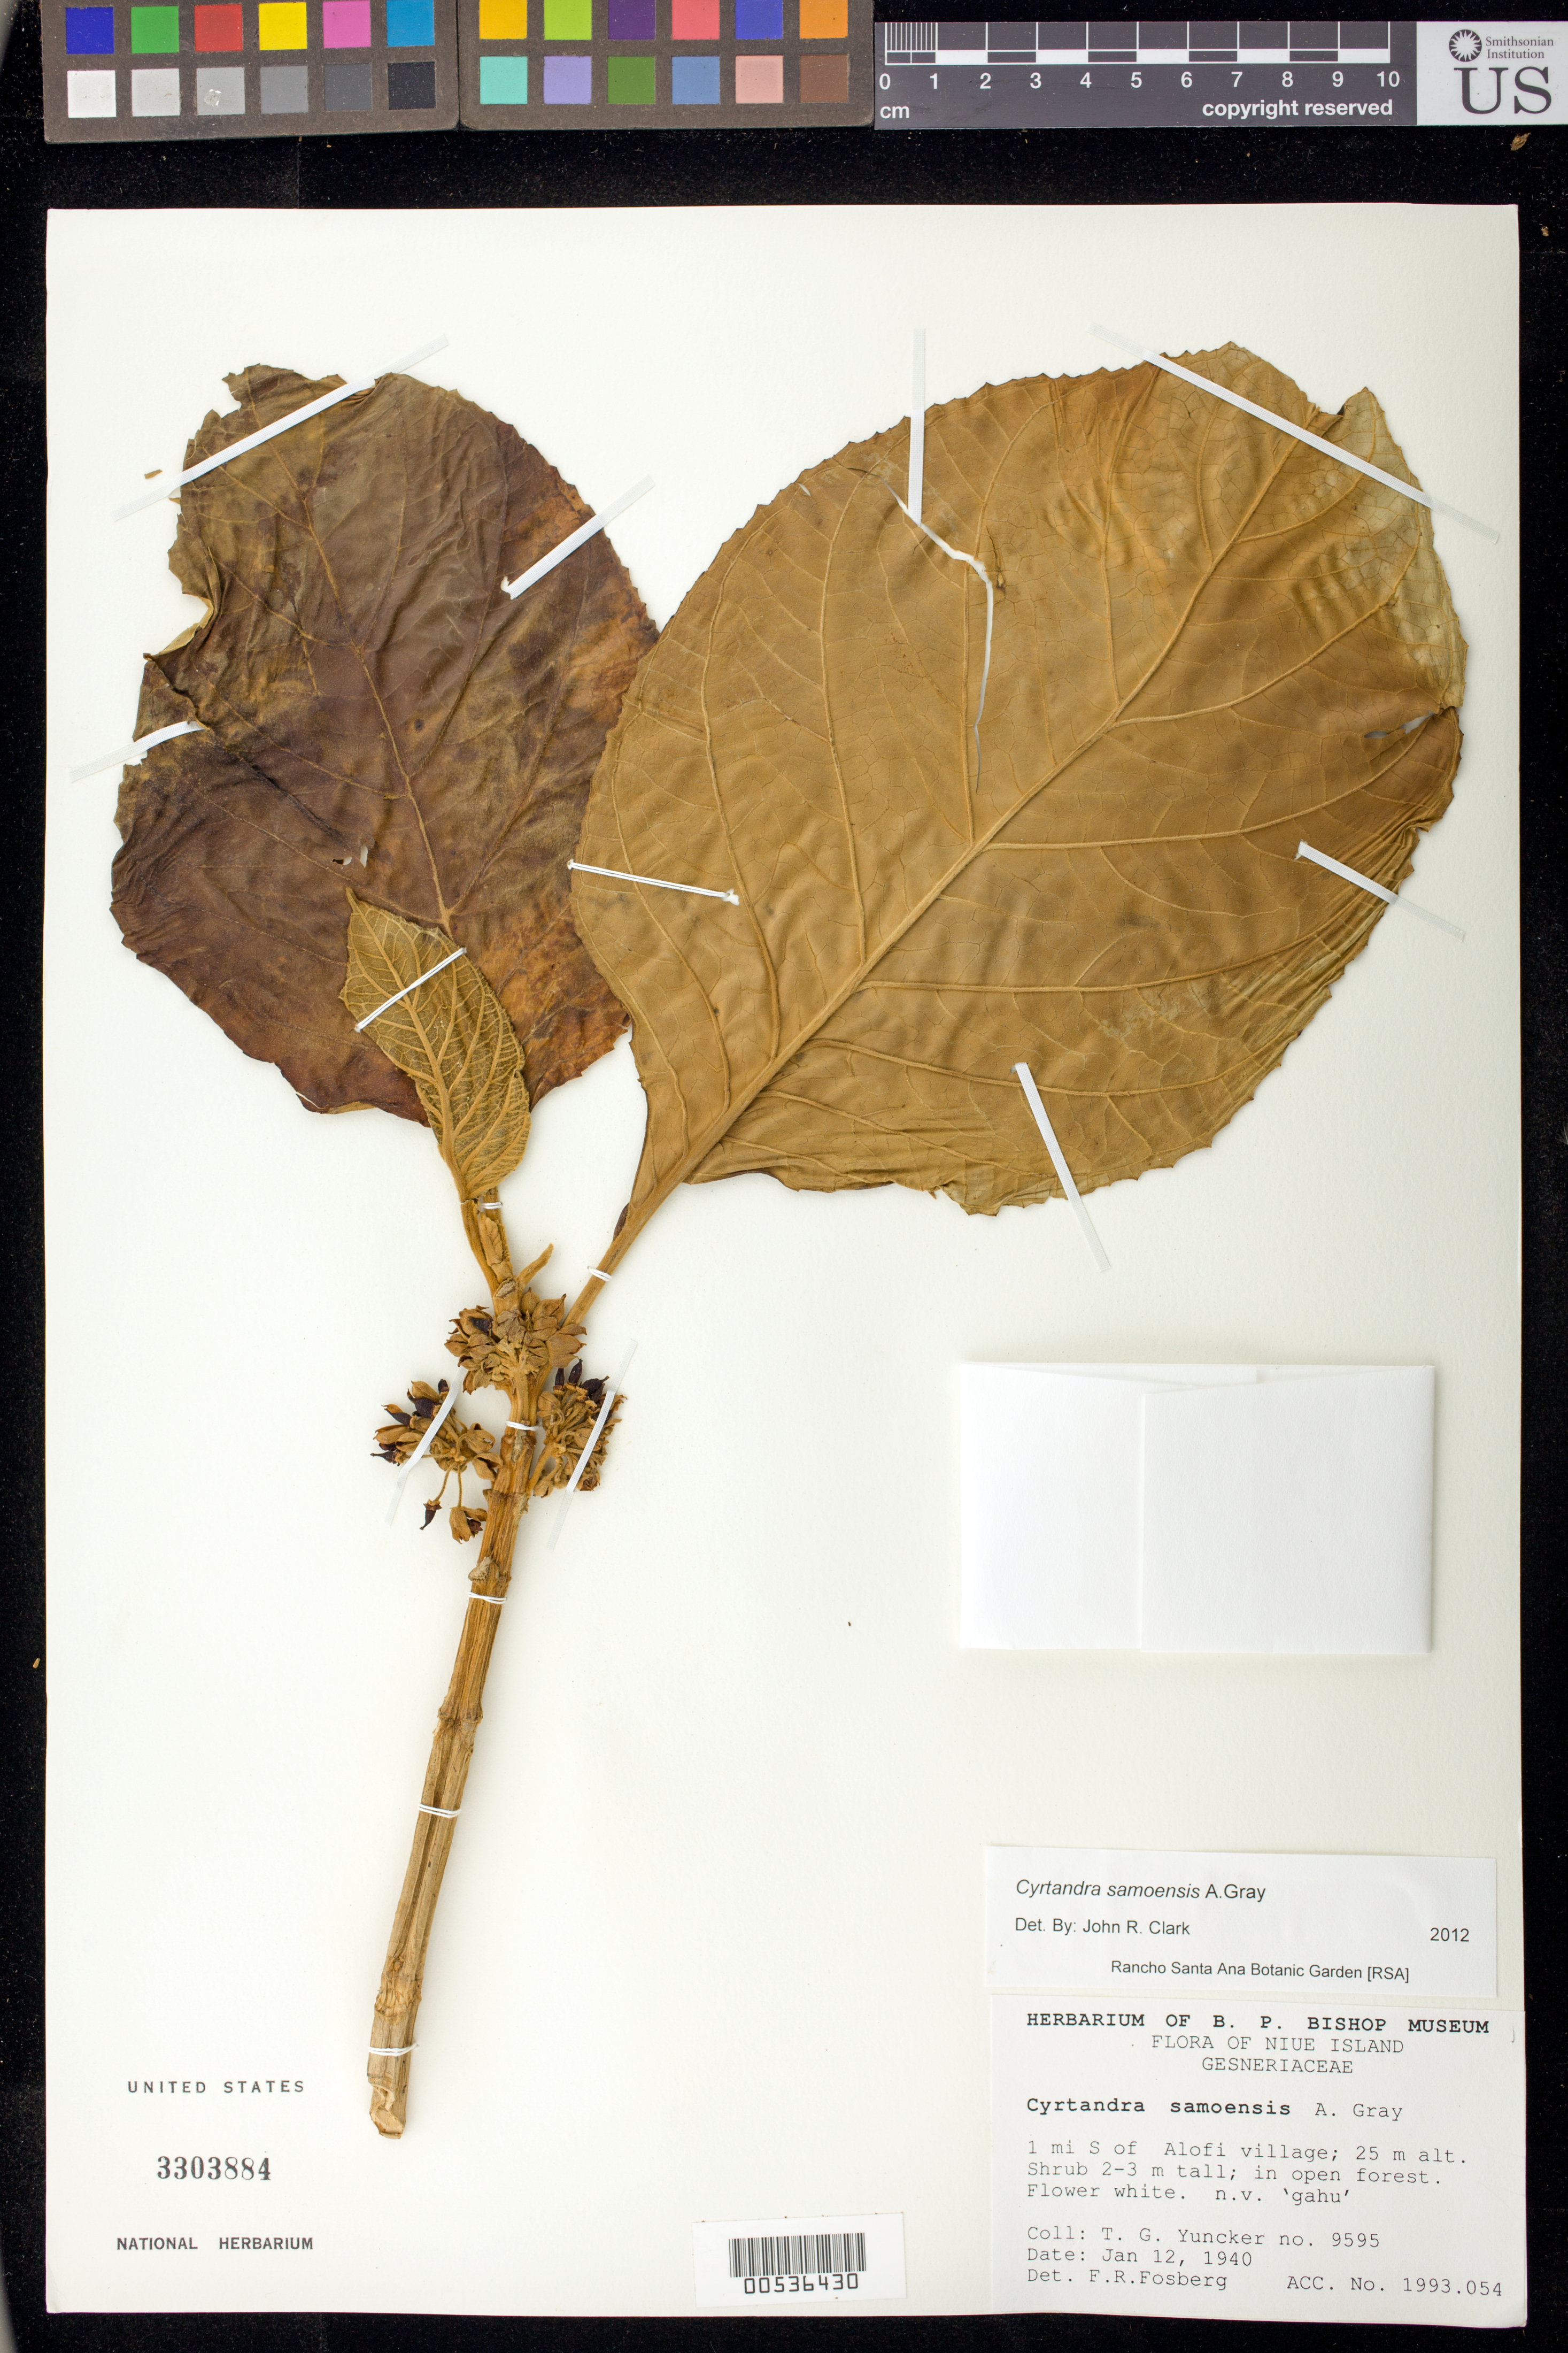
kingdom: Plantae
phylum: Tracheophyta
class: Magnoliopsida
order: Lamiales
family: Gesneriaceae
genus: Cyrtandra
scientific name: Cyrtandra samoensis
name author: A. Gray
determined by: Fosberg, F. R.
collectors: T. G. Yuncker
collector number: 9595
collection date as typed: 12 Jan 1940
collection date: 1940-01-12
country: Niue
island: Niue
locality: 1 mi S of Alofi village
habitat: In open forest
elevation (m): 25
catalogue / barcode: US 3303884